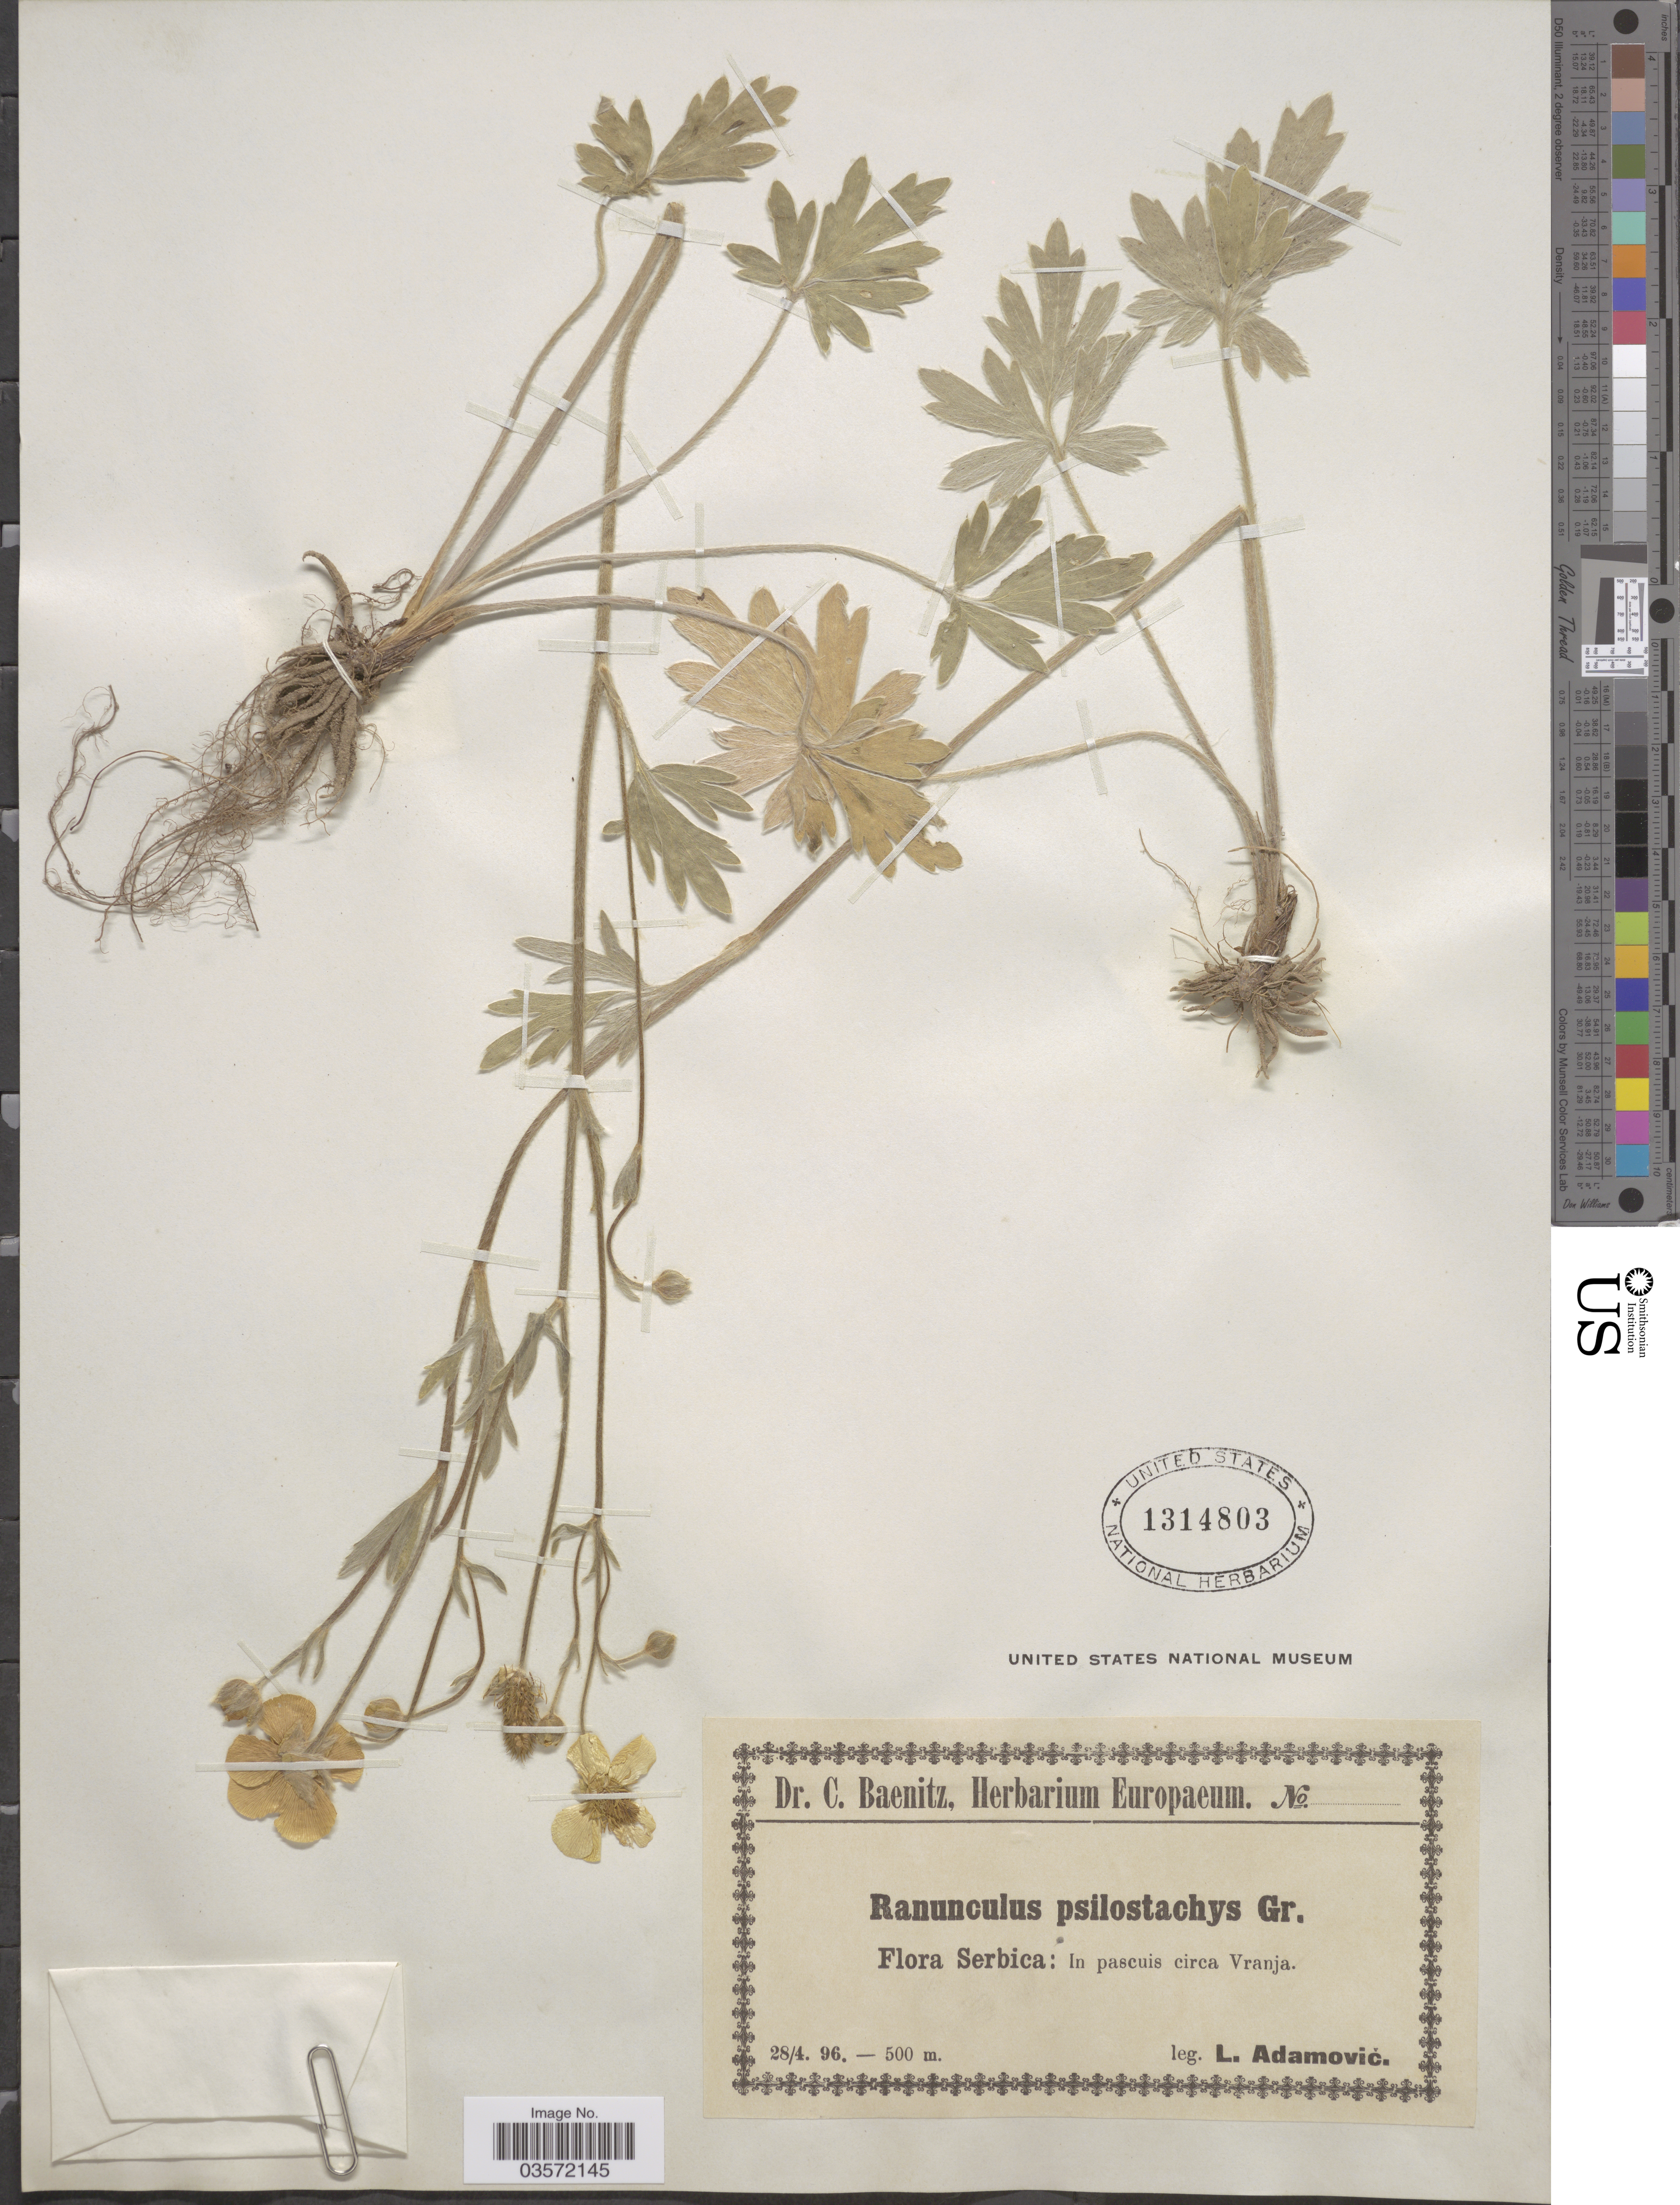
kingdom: Plantae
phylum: Tracheophyta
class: Magnoliopsida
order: Ranunculales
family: Ranunculaceae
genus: Ranunculus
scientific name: Ranunculus psilostachys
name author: Griseb.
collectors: L. Adamović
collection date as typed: Transcribed d/m/y: 28/4/96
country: Croatia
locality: Serbica: In pascuis circa Vranja.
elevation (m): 500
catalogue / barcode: US 1314803